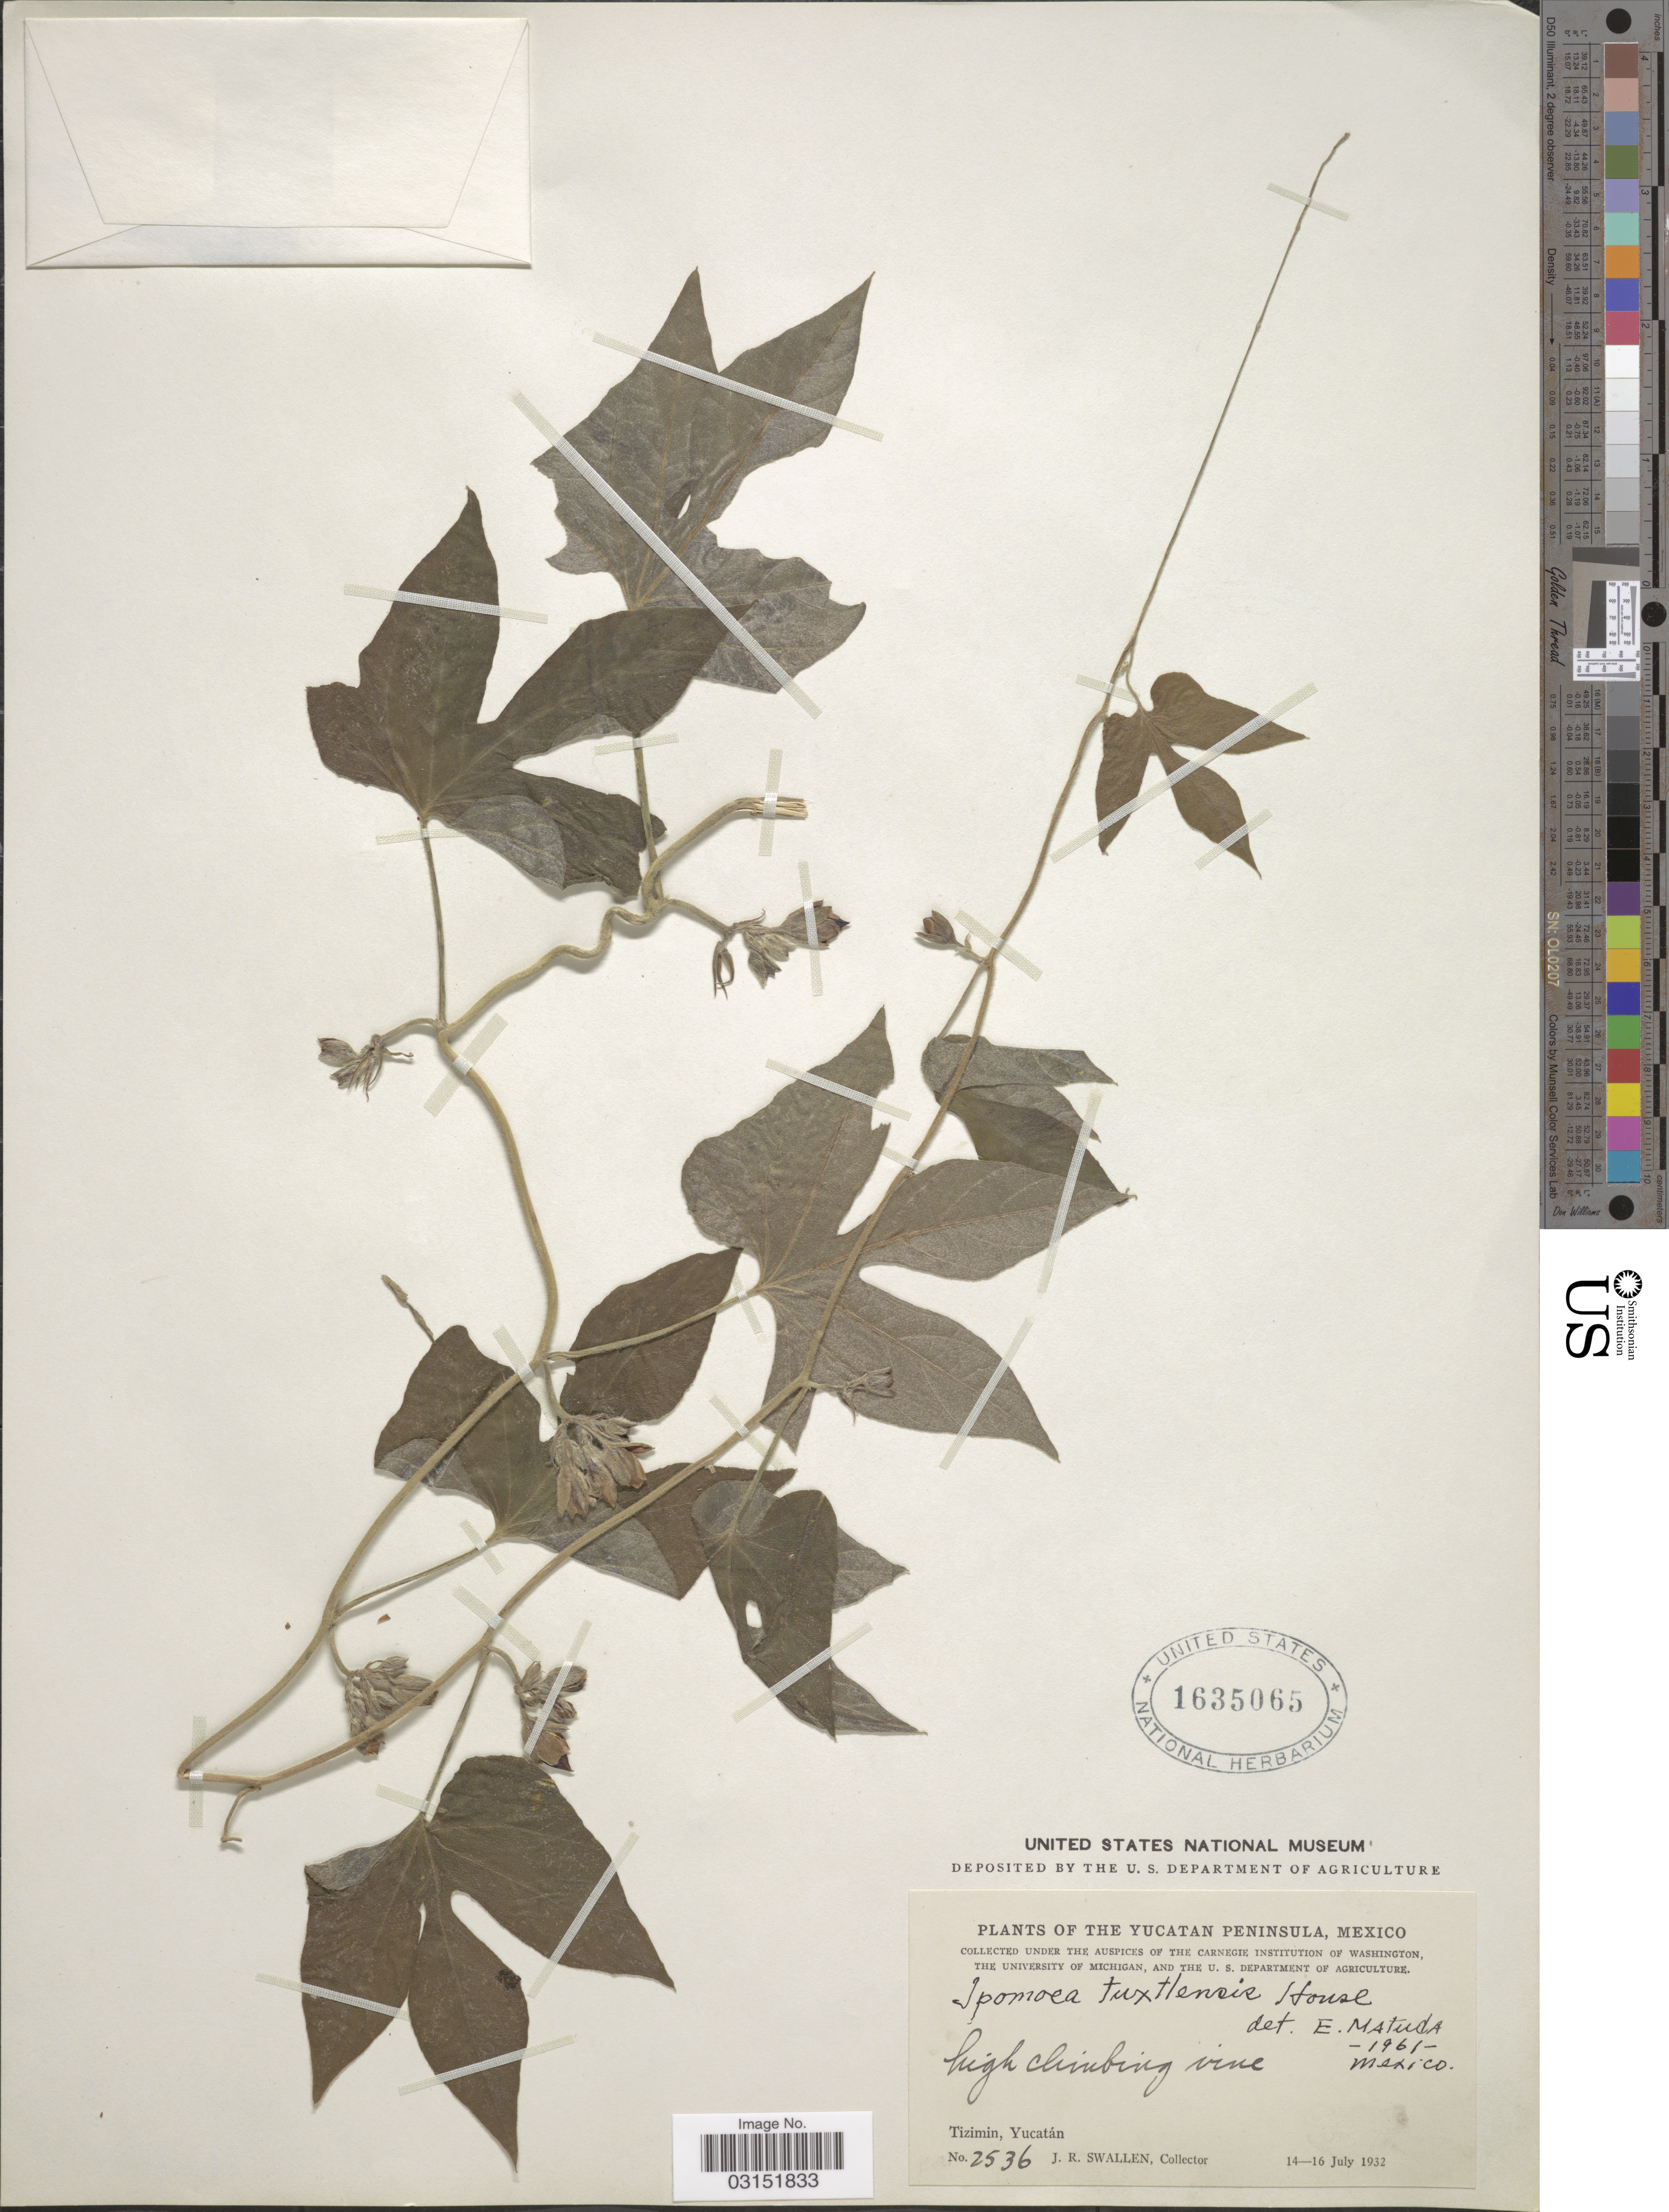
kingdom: Plantae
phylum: Tracheophyta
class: Magnoliopsida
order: Solanales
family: Convolvulaceae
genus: Ipomoea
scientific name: Ipomoea tuxtlensis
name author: House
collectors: J. R. Swallen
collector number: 2536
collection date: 1932-07-14/1932-07-16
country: Mexico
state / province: Yucatán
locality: Yucatan Peninsula. Tizimin.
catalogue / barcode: US 1635065